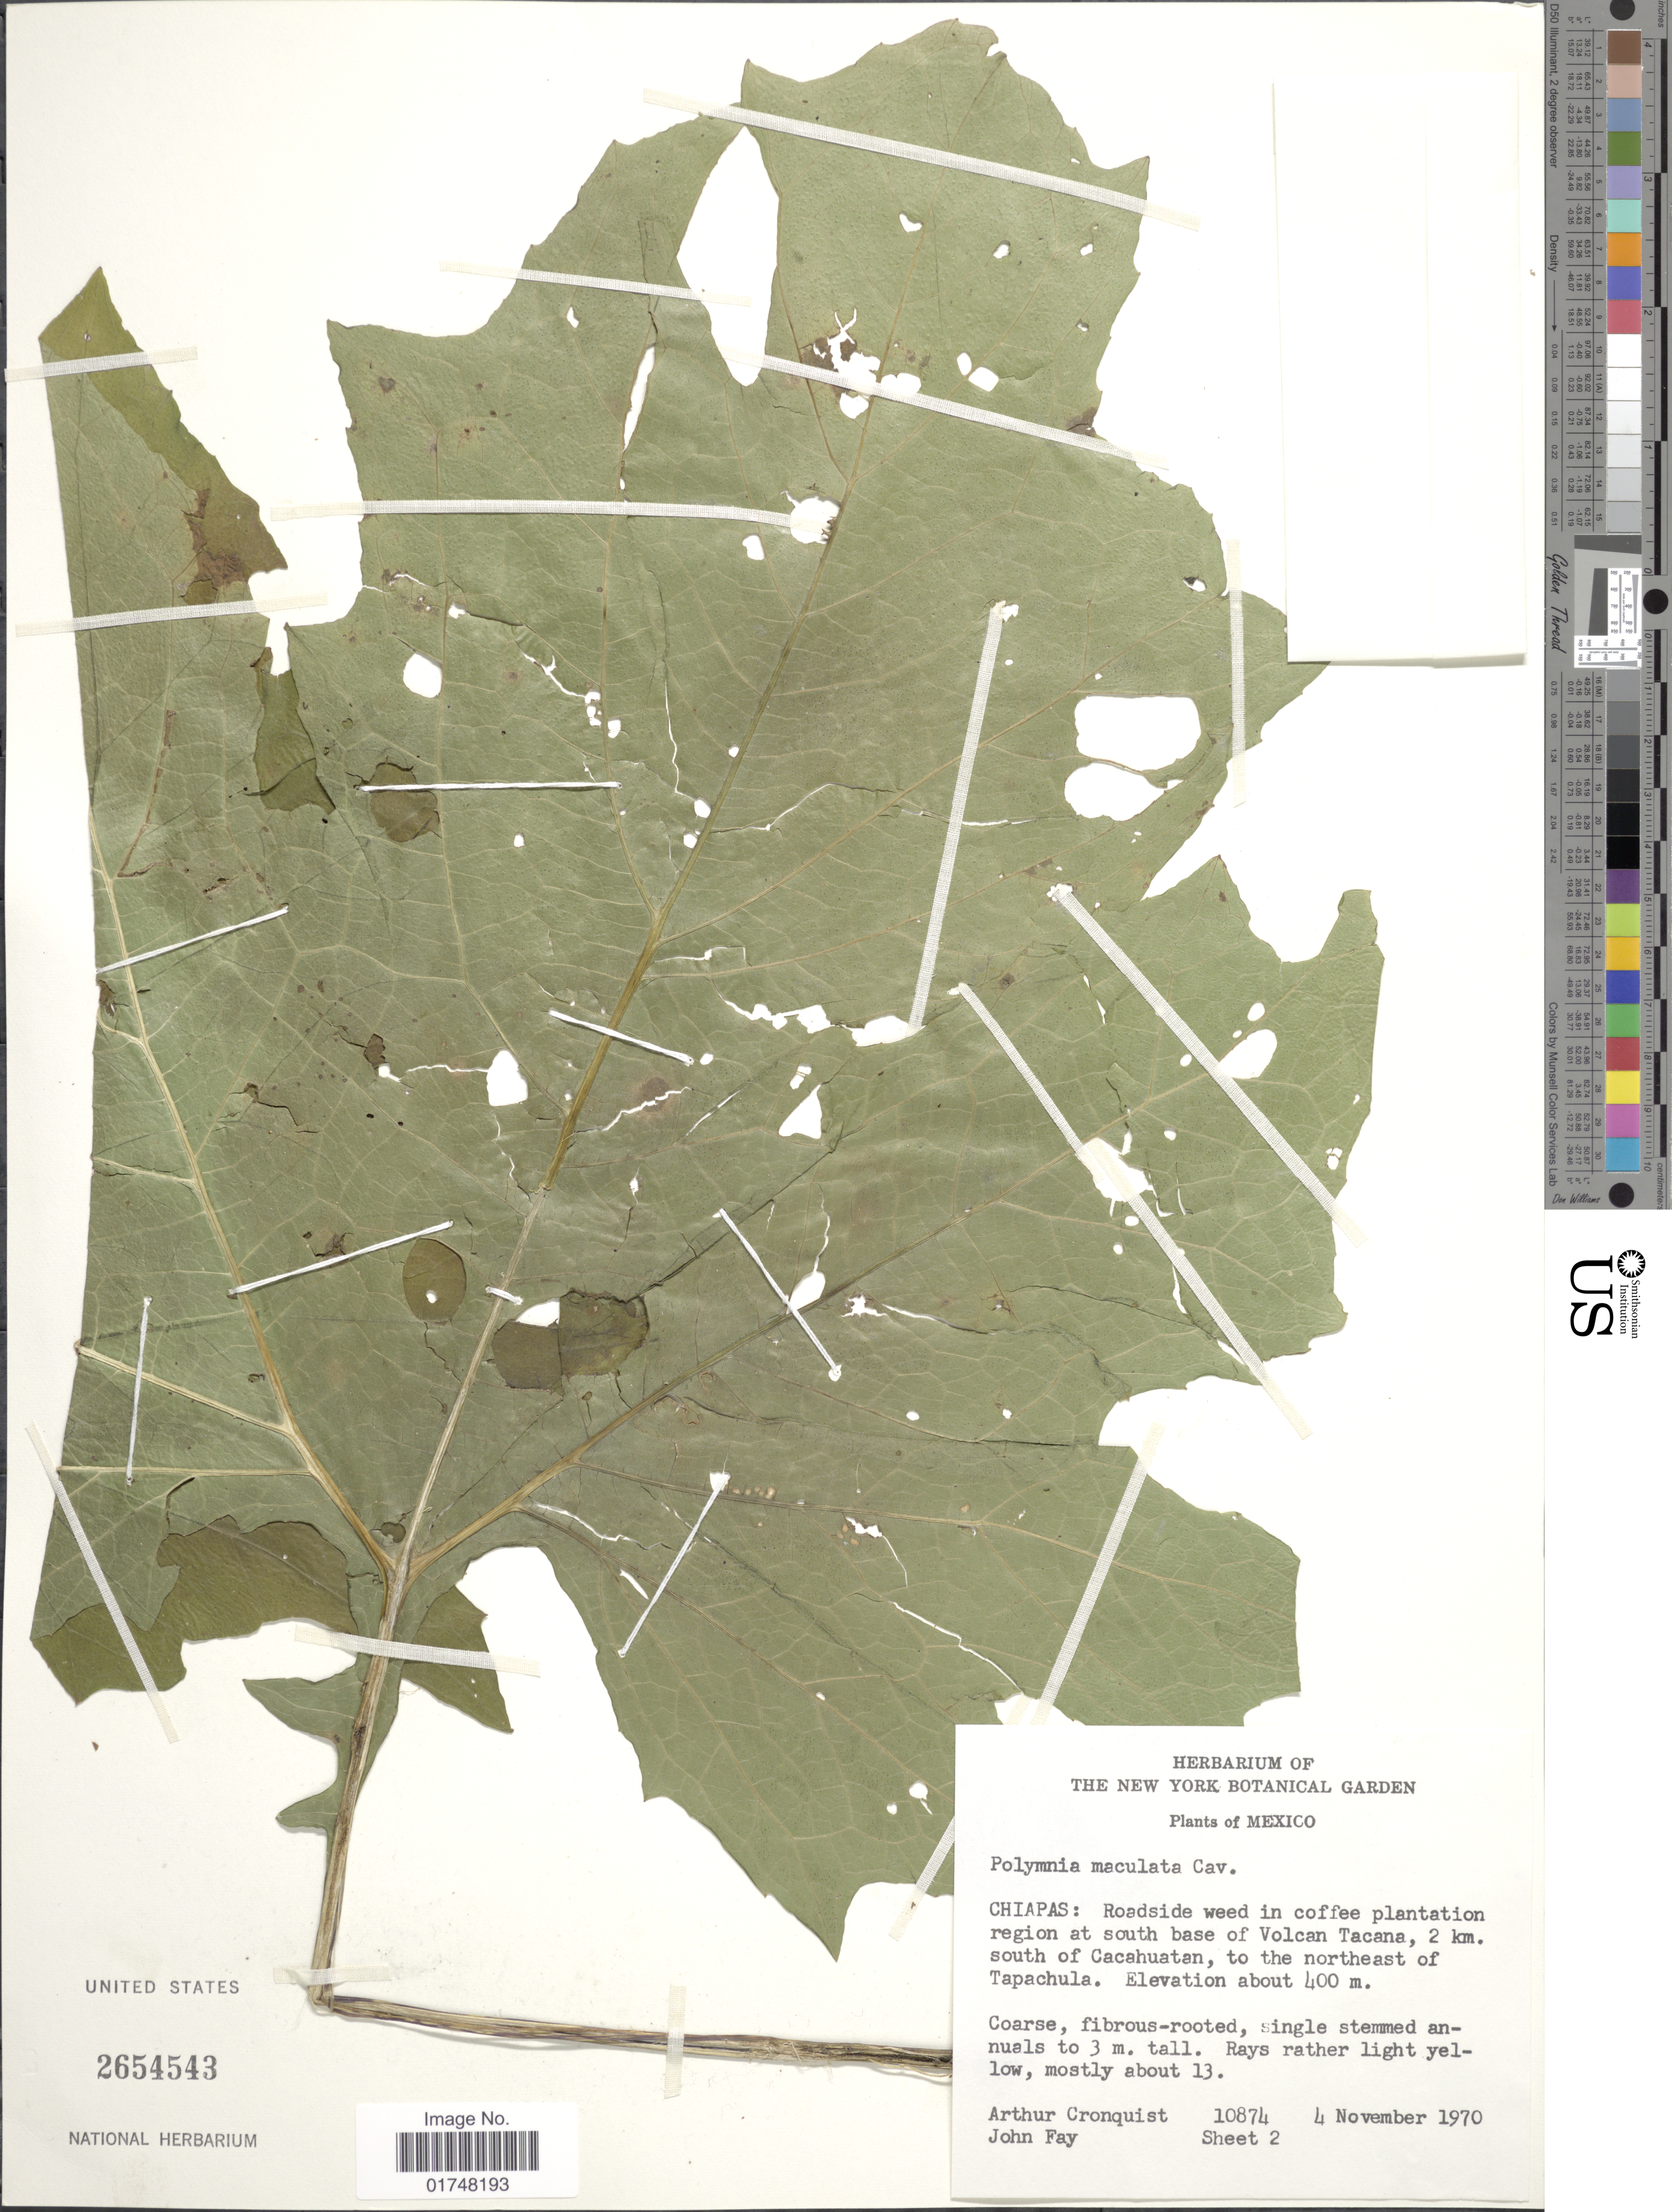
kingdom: Plantae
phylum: Tracheophyta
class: Magnoliopsida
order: Asterales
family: Asteraceae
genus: Smallanthus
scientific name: Smallanthus maculatus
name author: (Cav.) H. Rob.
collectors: A. J. Cronquist & J. Fay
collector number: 10874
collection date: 1970-11-04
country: Mexico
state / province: Chiapas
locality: Region at south base of Volcan Tacana, 2km. south of Cacahuatan, to the northeast of Tapachula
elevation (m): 400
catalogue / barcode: US 2654543